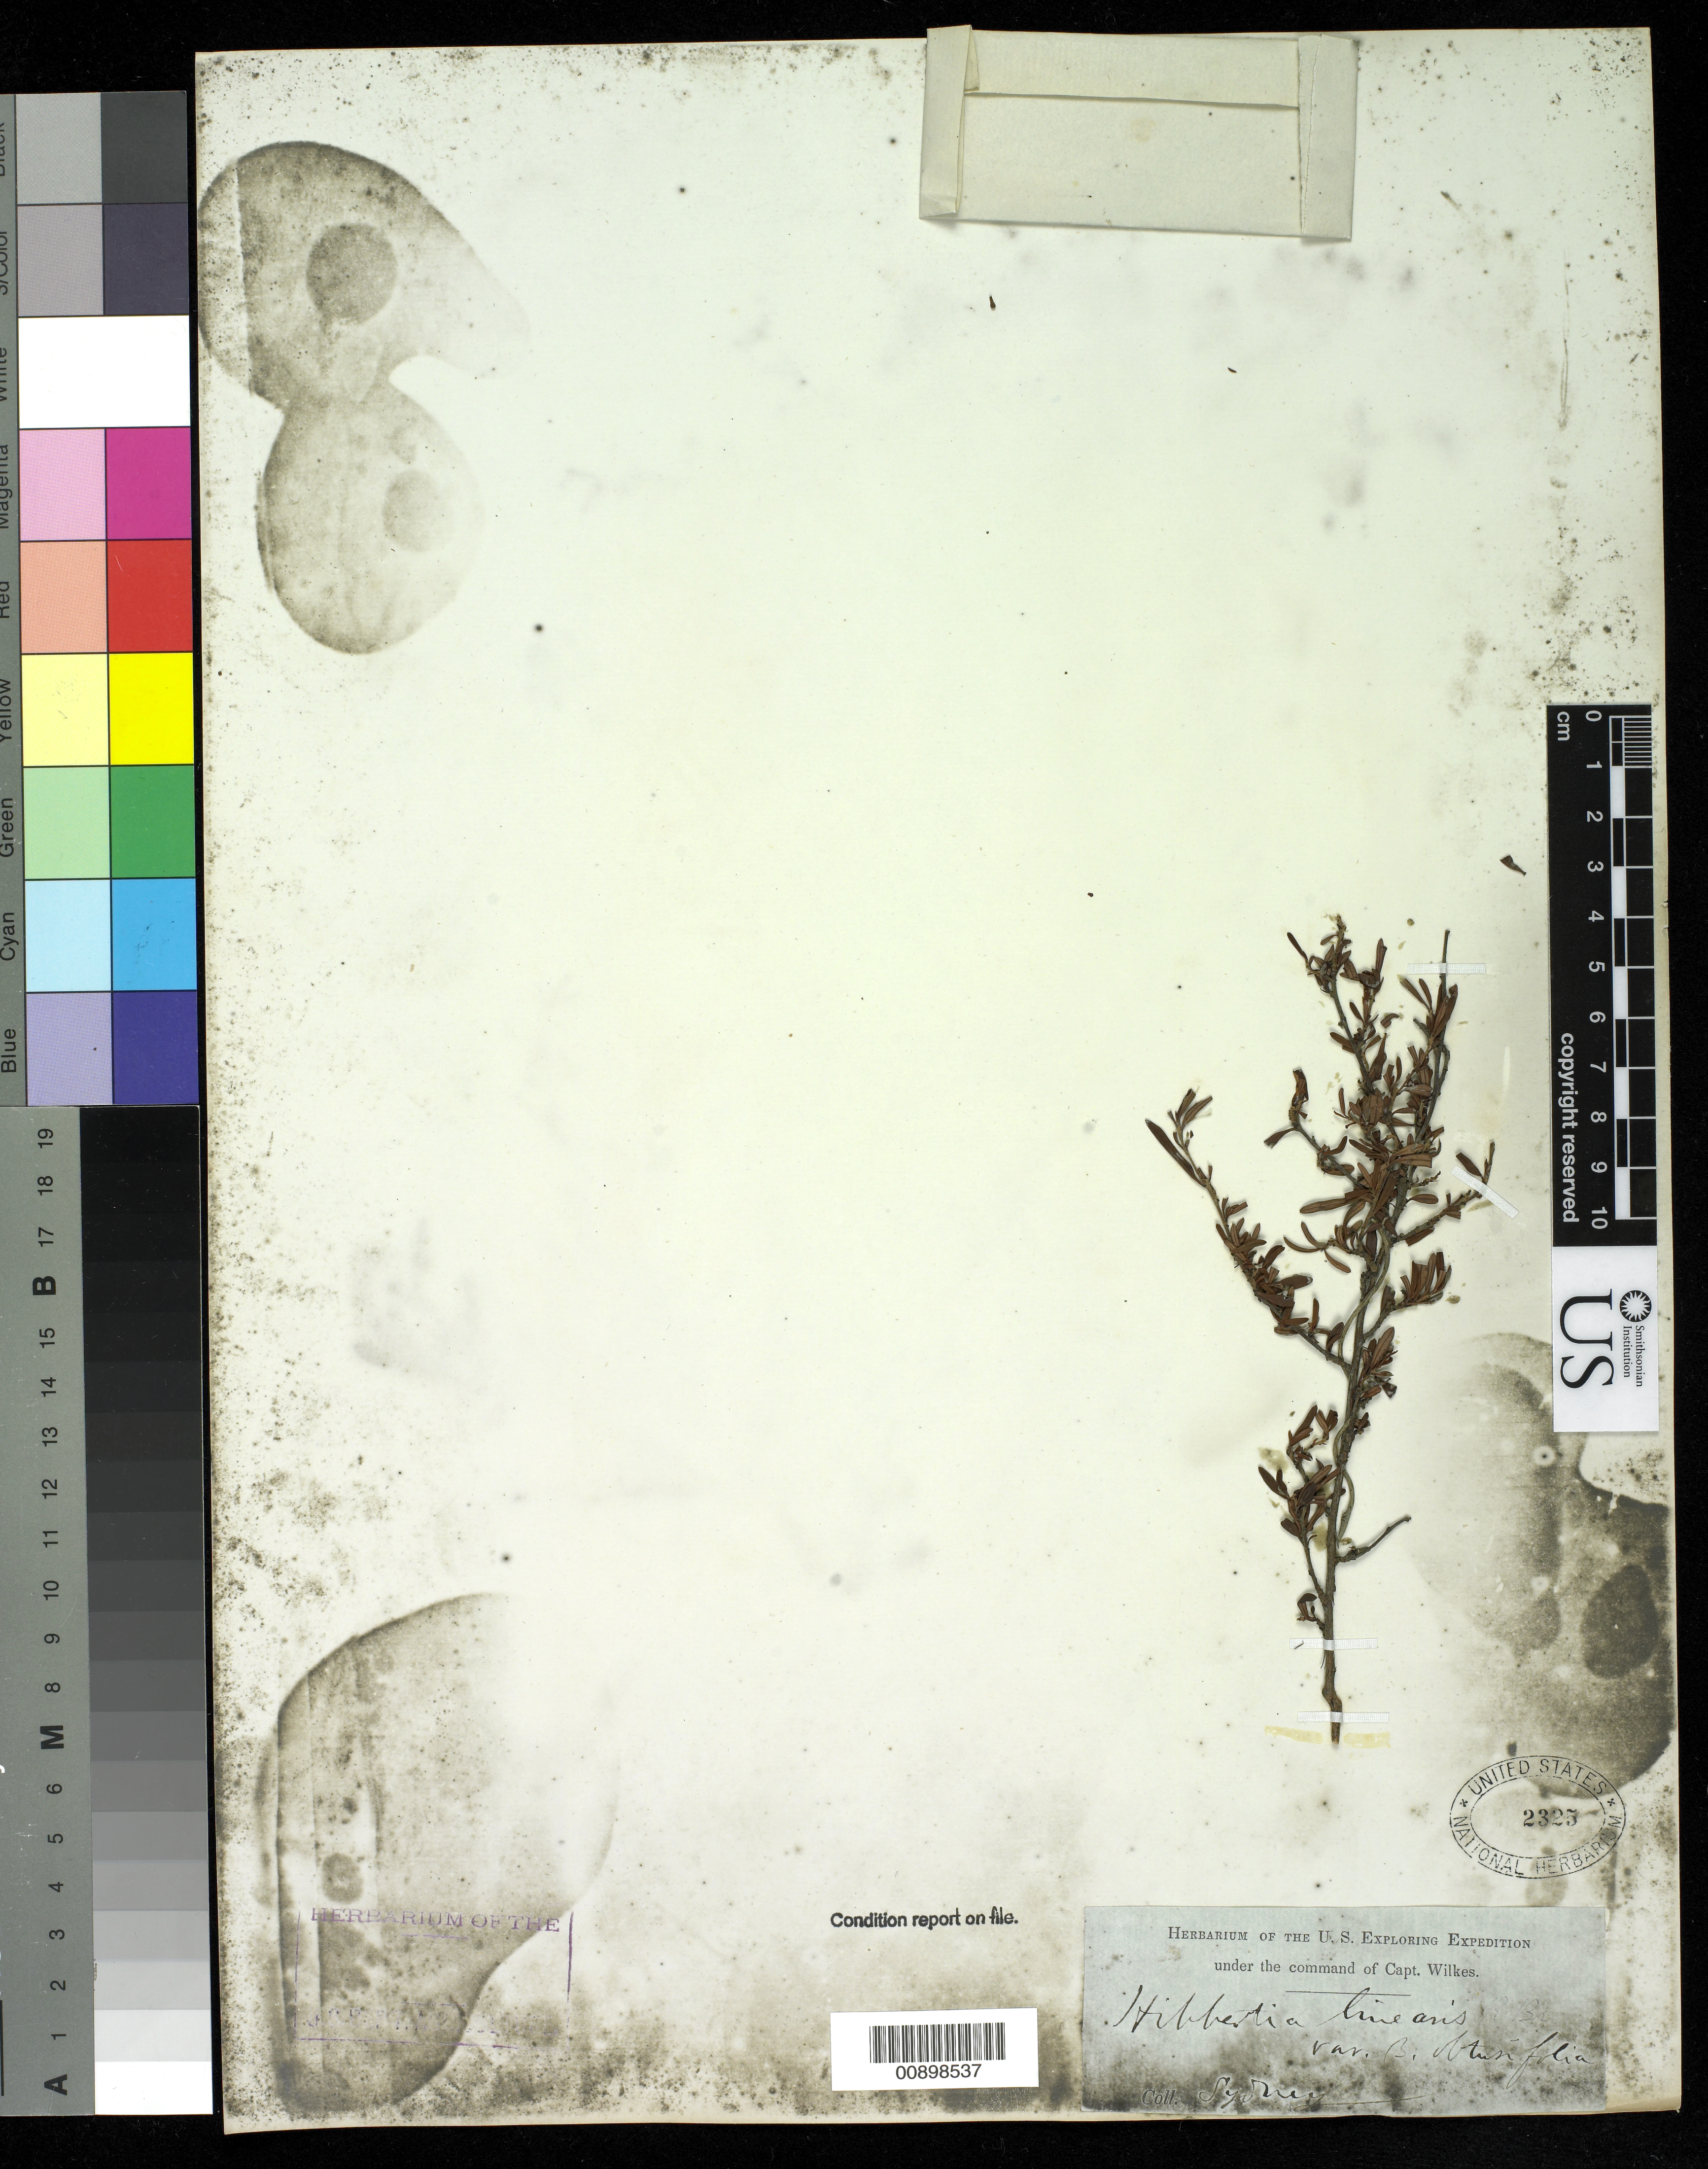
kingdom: Plantae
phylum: Tracheophyta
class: Magnoliopsida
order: Dilleniales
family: Dilleniaceae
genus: Hibbertia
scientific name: Hibbertia linearis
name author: R. Br. ex DC.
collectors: Wilkes Explor. Exped.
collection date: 1838/1842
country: Australia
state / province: New South Wales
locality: Sydney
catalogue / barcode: US 2325